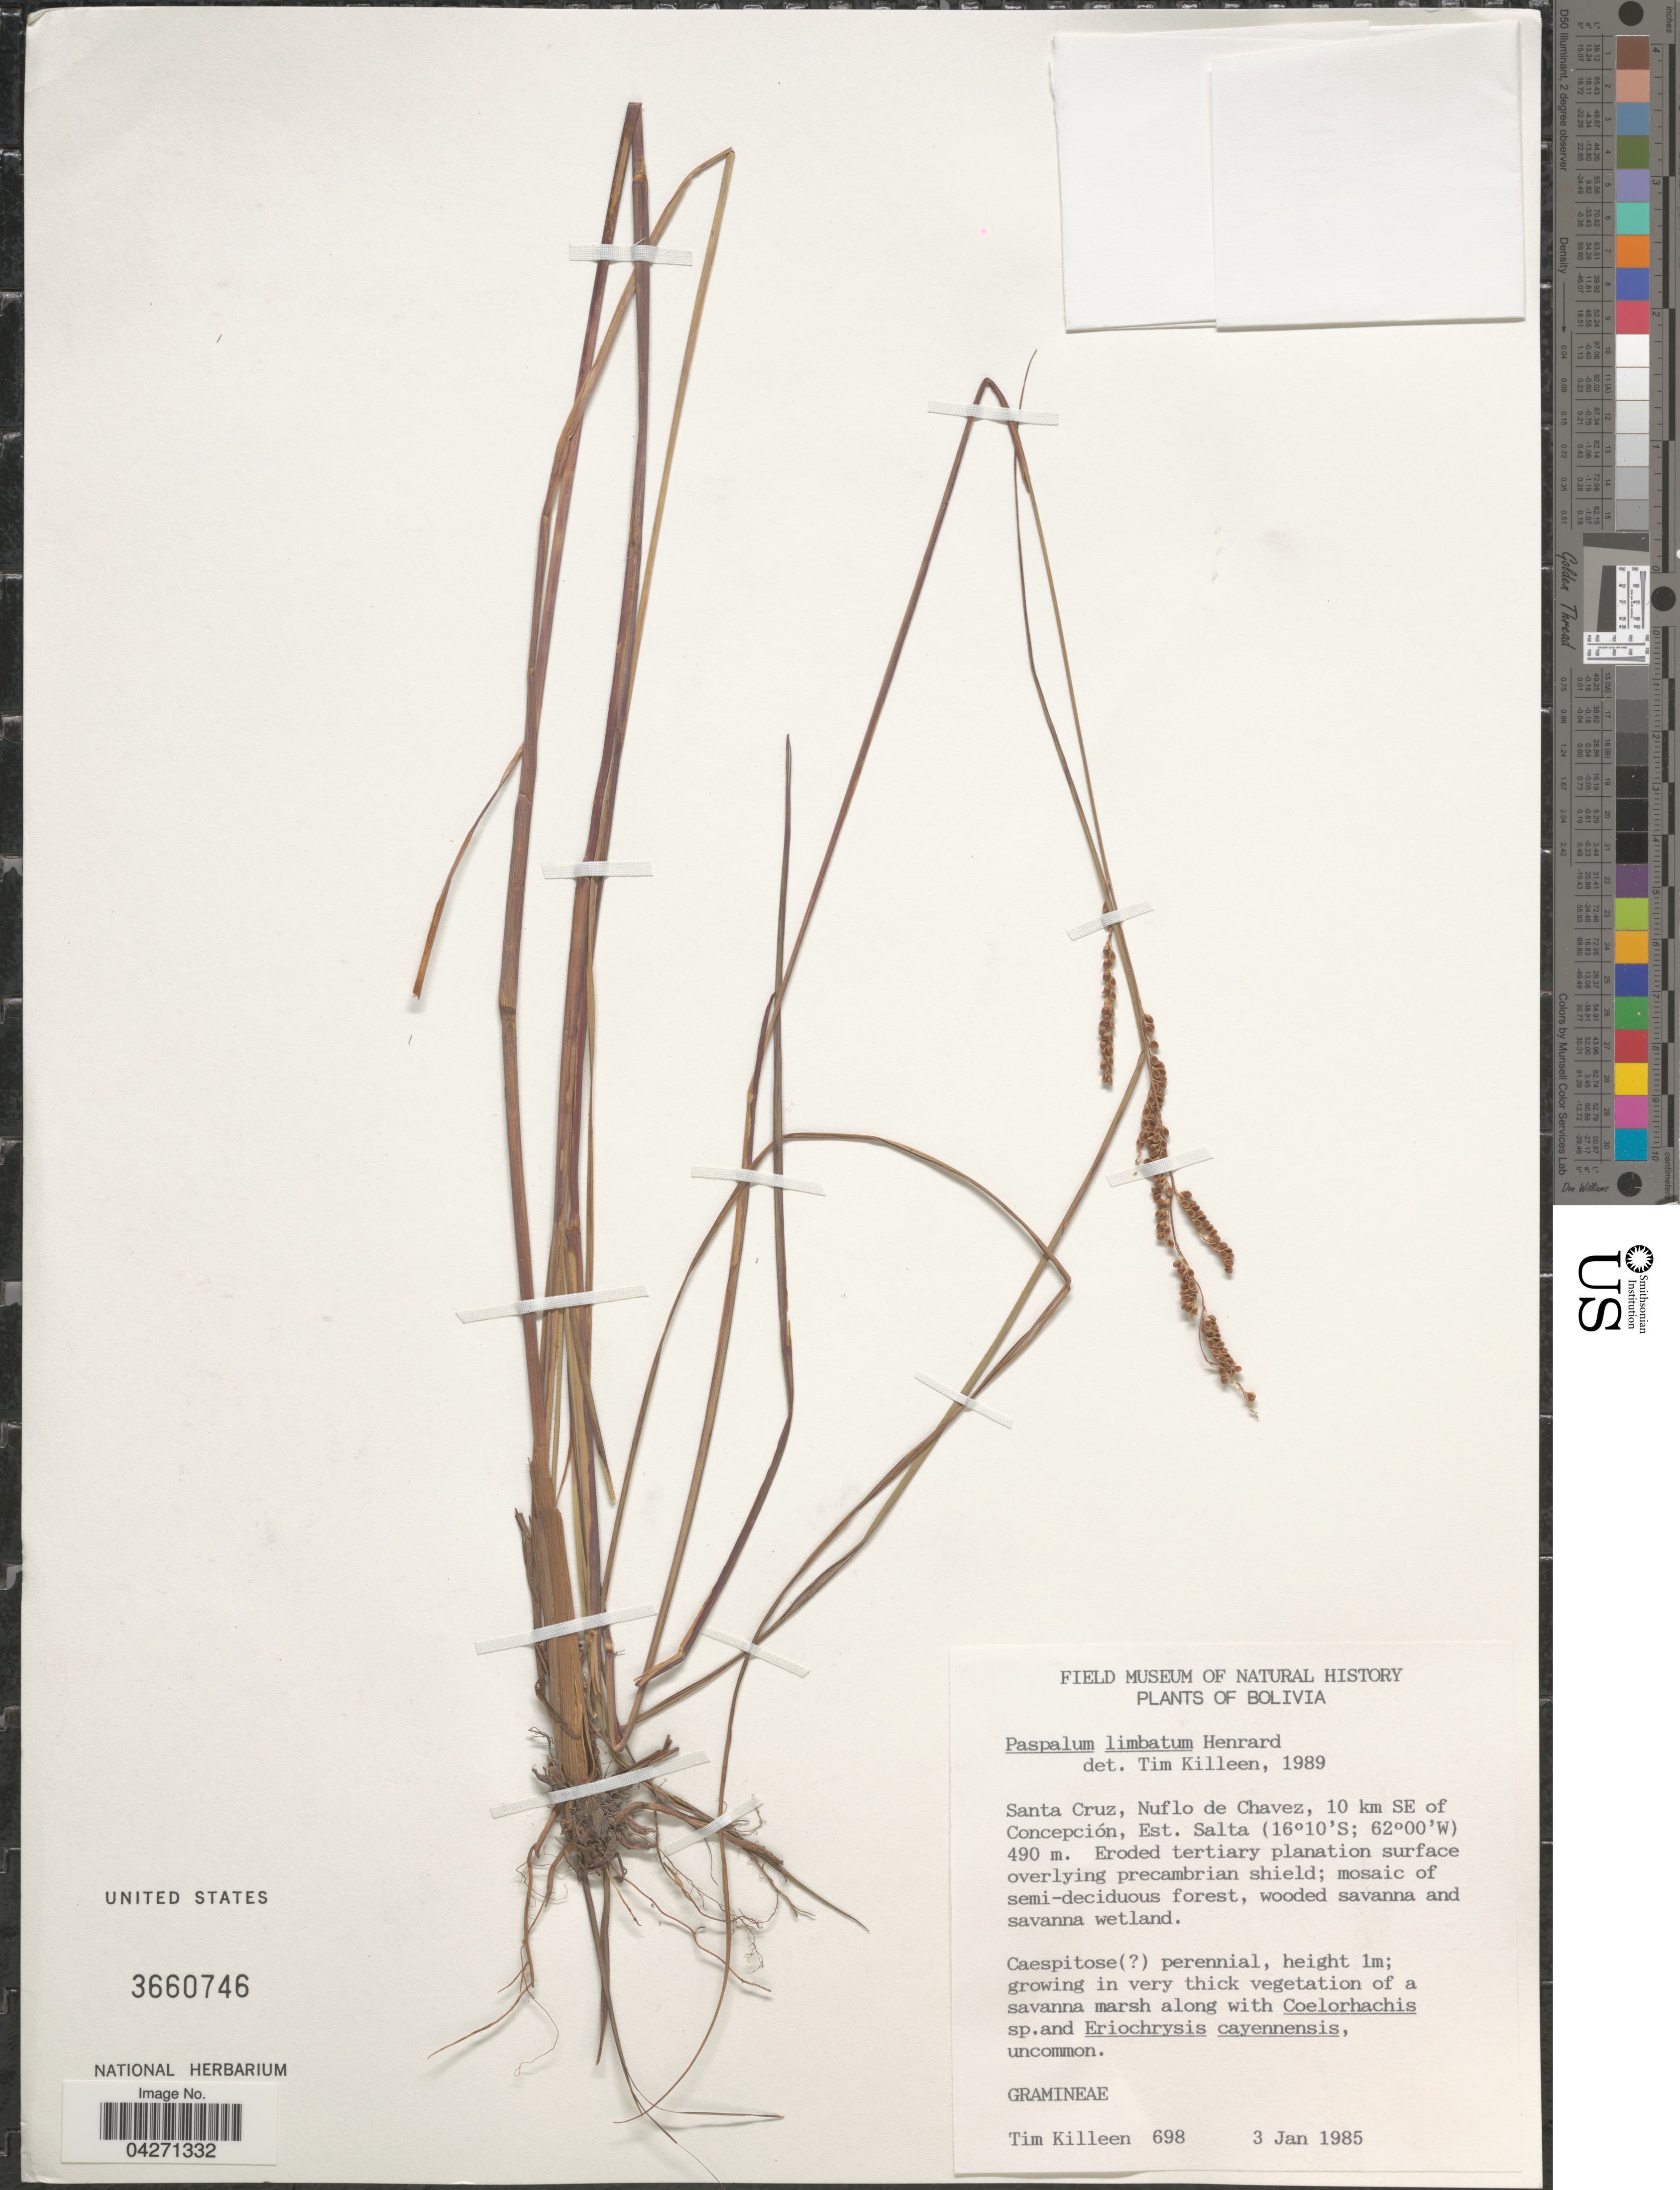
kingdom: Plantae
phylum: Tracheophyta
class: Liliopsida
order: Poales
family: Poaceae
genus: Paspalum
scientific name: Paspalum limbatum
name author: Henr.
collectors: T. J. Killeen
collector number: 698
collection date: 1985-01-03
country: Bolivia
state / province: Santa Cruz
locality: Nuflo de Chavez, 10 km SE of Concepción, Est. Salta.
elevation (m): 490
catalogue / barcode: US 3660746